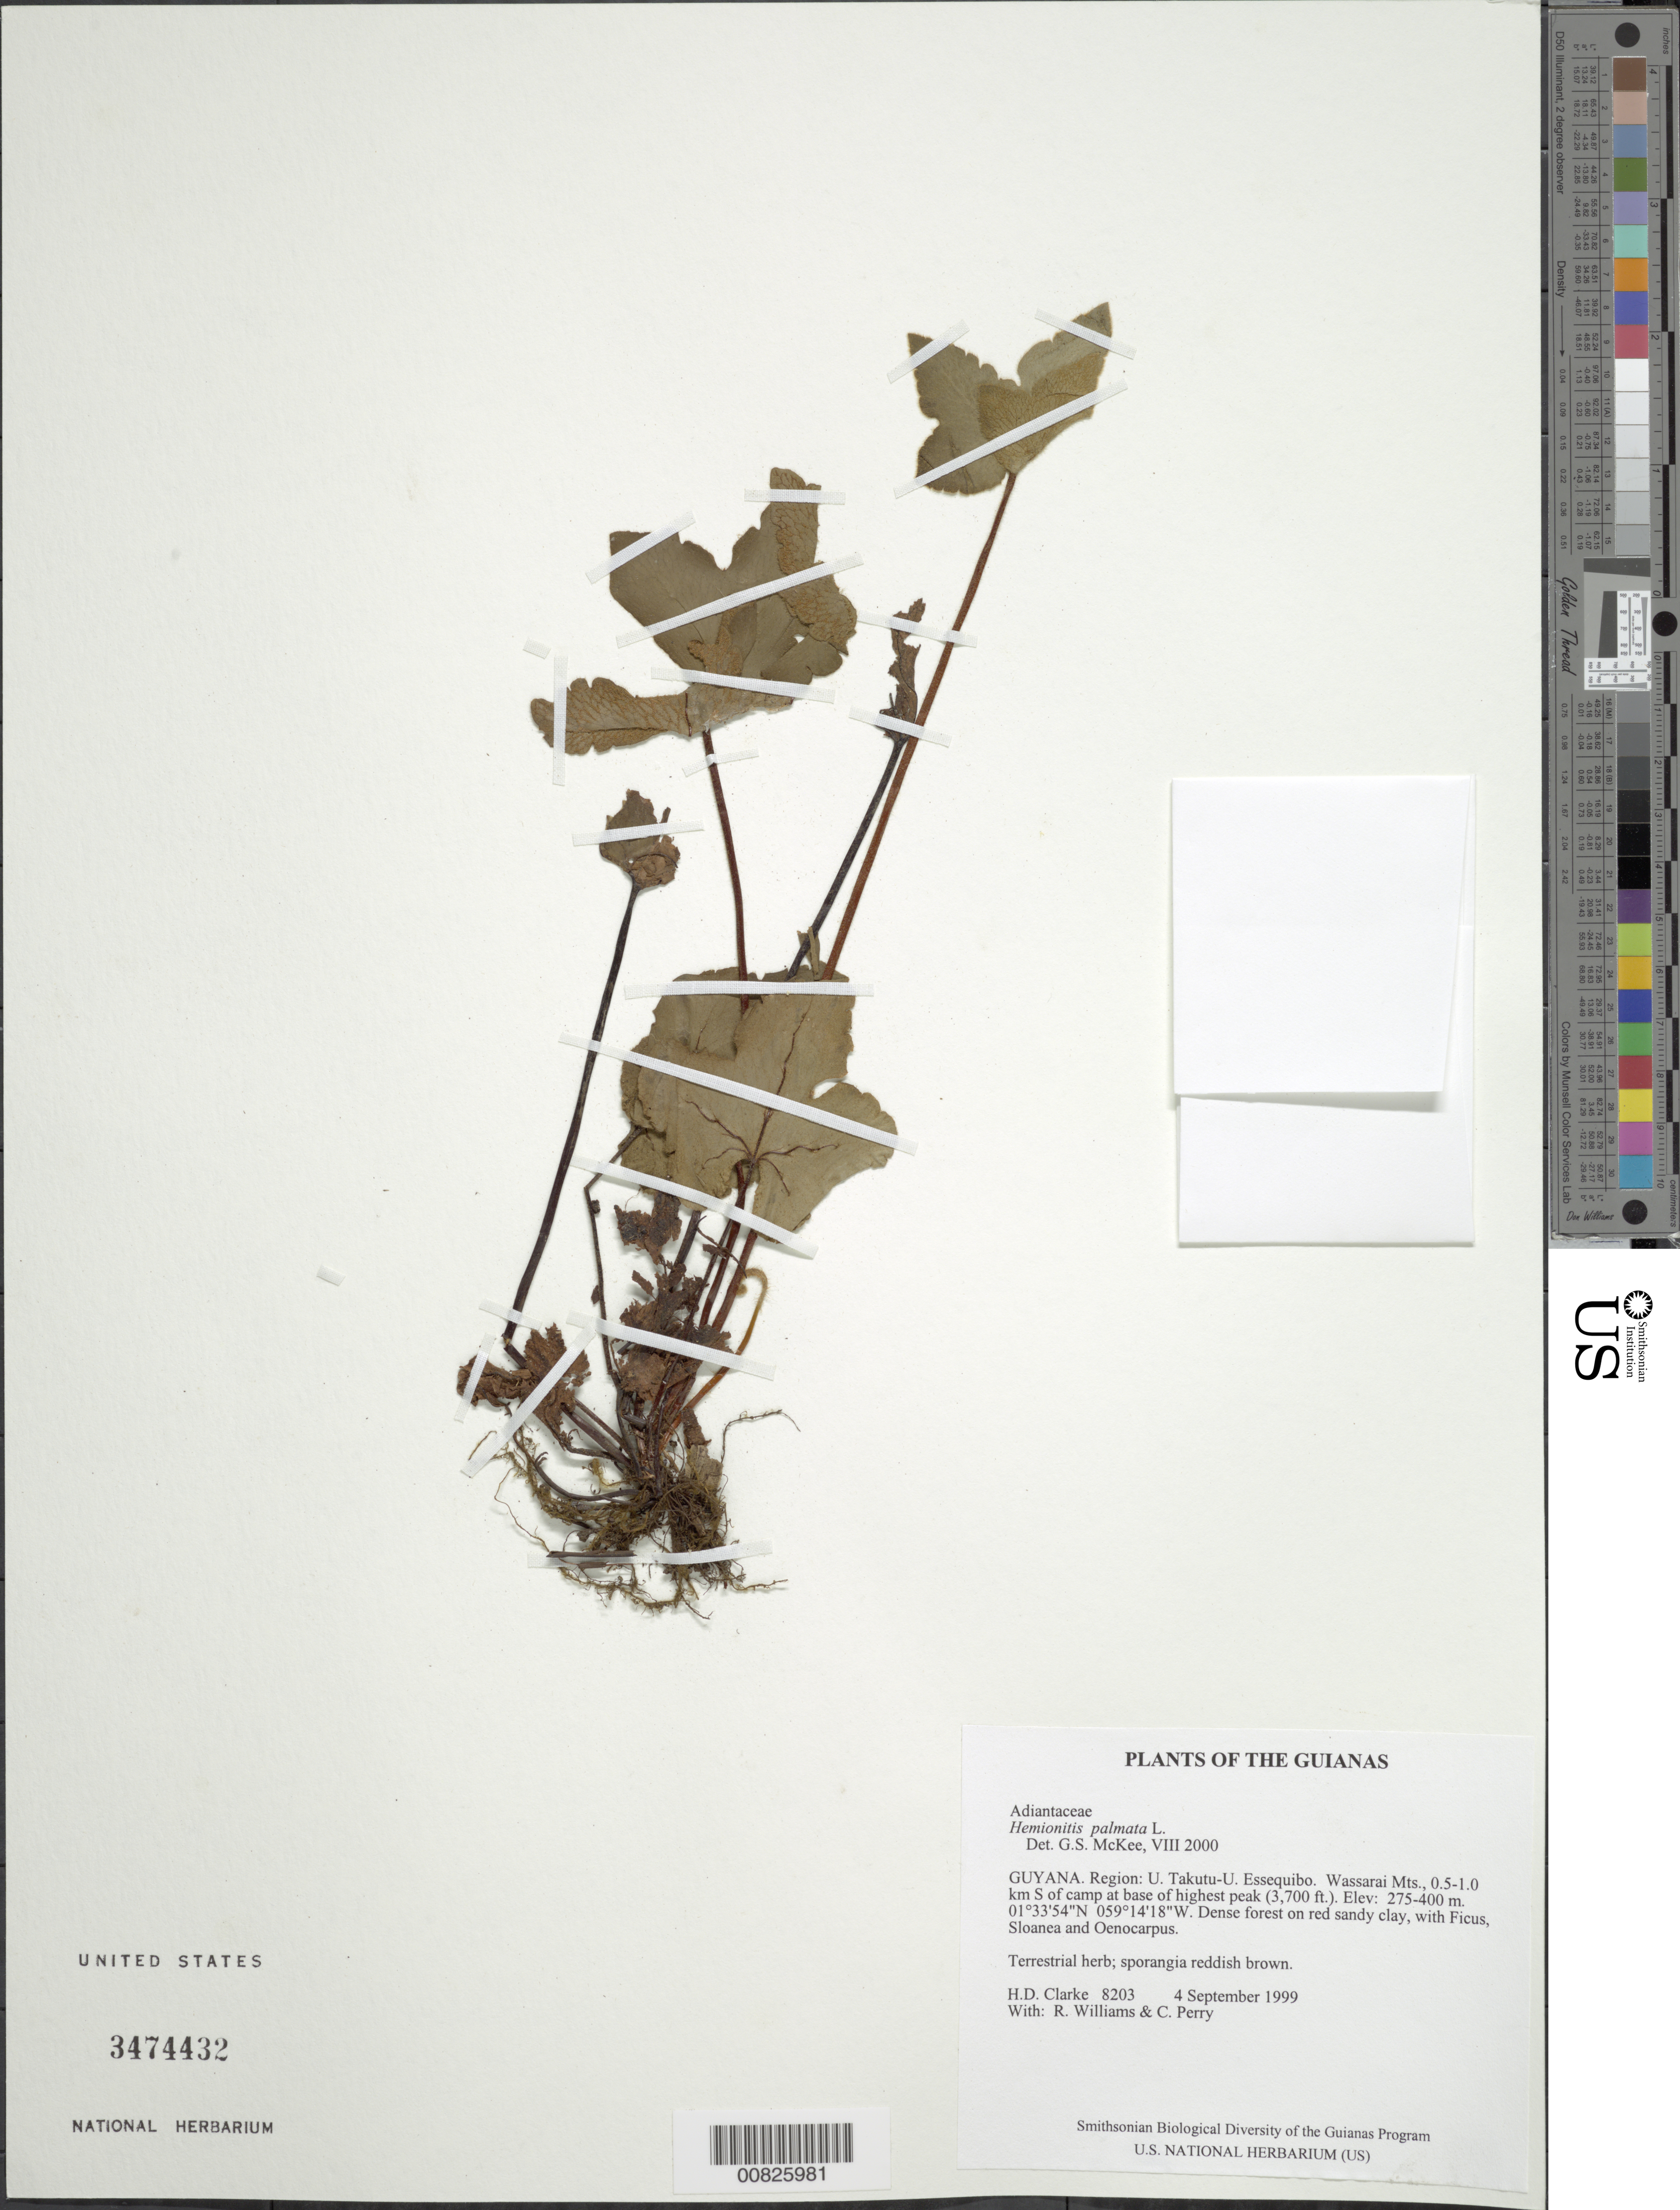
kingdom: Plantae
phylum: Tracheophyta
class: Polypodiopsida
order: Polypodiales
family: Pteridaceae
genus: Hemionitis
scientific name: Hemionitis palmata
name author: L.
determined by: McKee, G. S., (US), NMNH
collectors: H. D. Clarke, R. Williams & C. Perry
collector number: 8203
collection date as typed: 4 September 1999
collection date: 1999-09-04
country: Guyana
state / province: U. Takutu-U. Essequibo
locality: Wassarai Mts., 0.5-1.0 km S of camp at base of highest peak (3,700 ft.)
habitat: Dense forest on red sandy clay, with Ficus, Sloanea and Oenocarpus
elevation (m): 275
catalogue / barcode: US 3474432